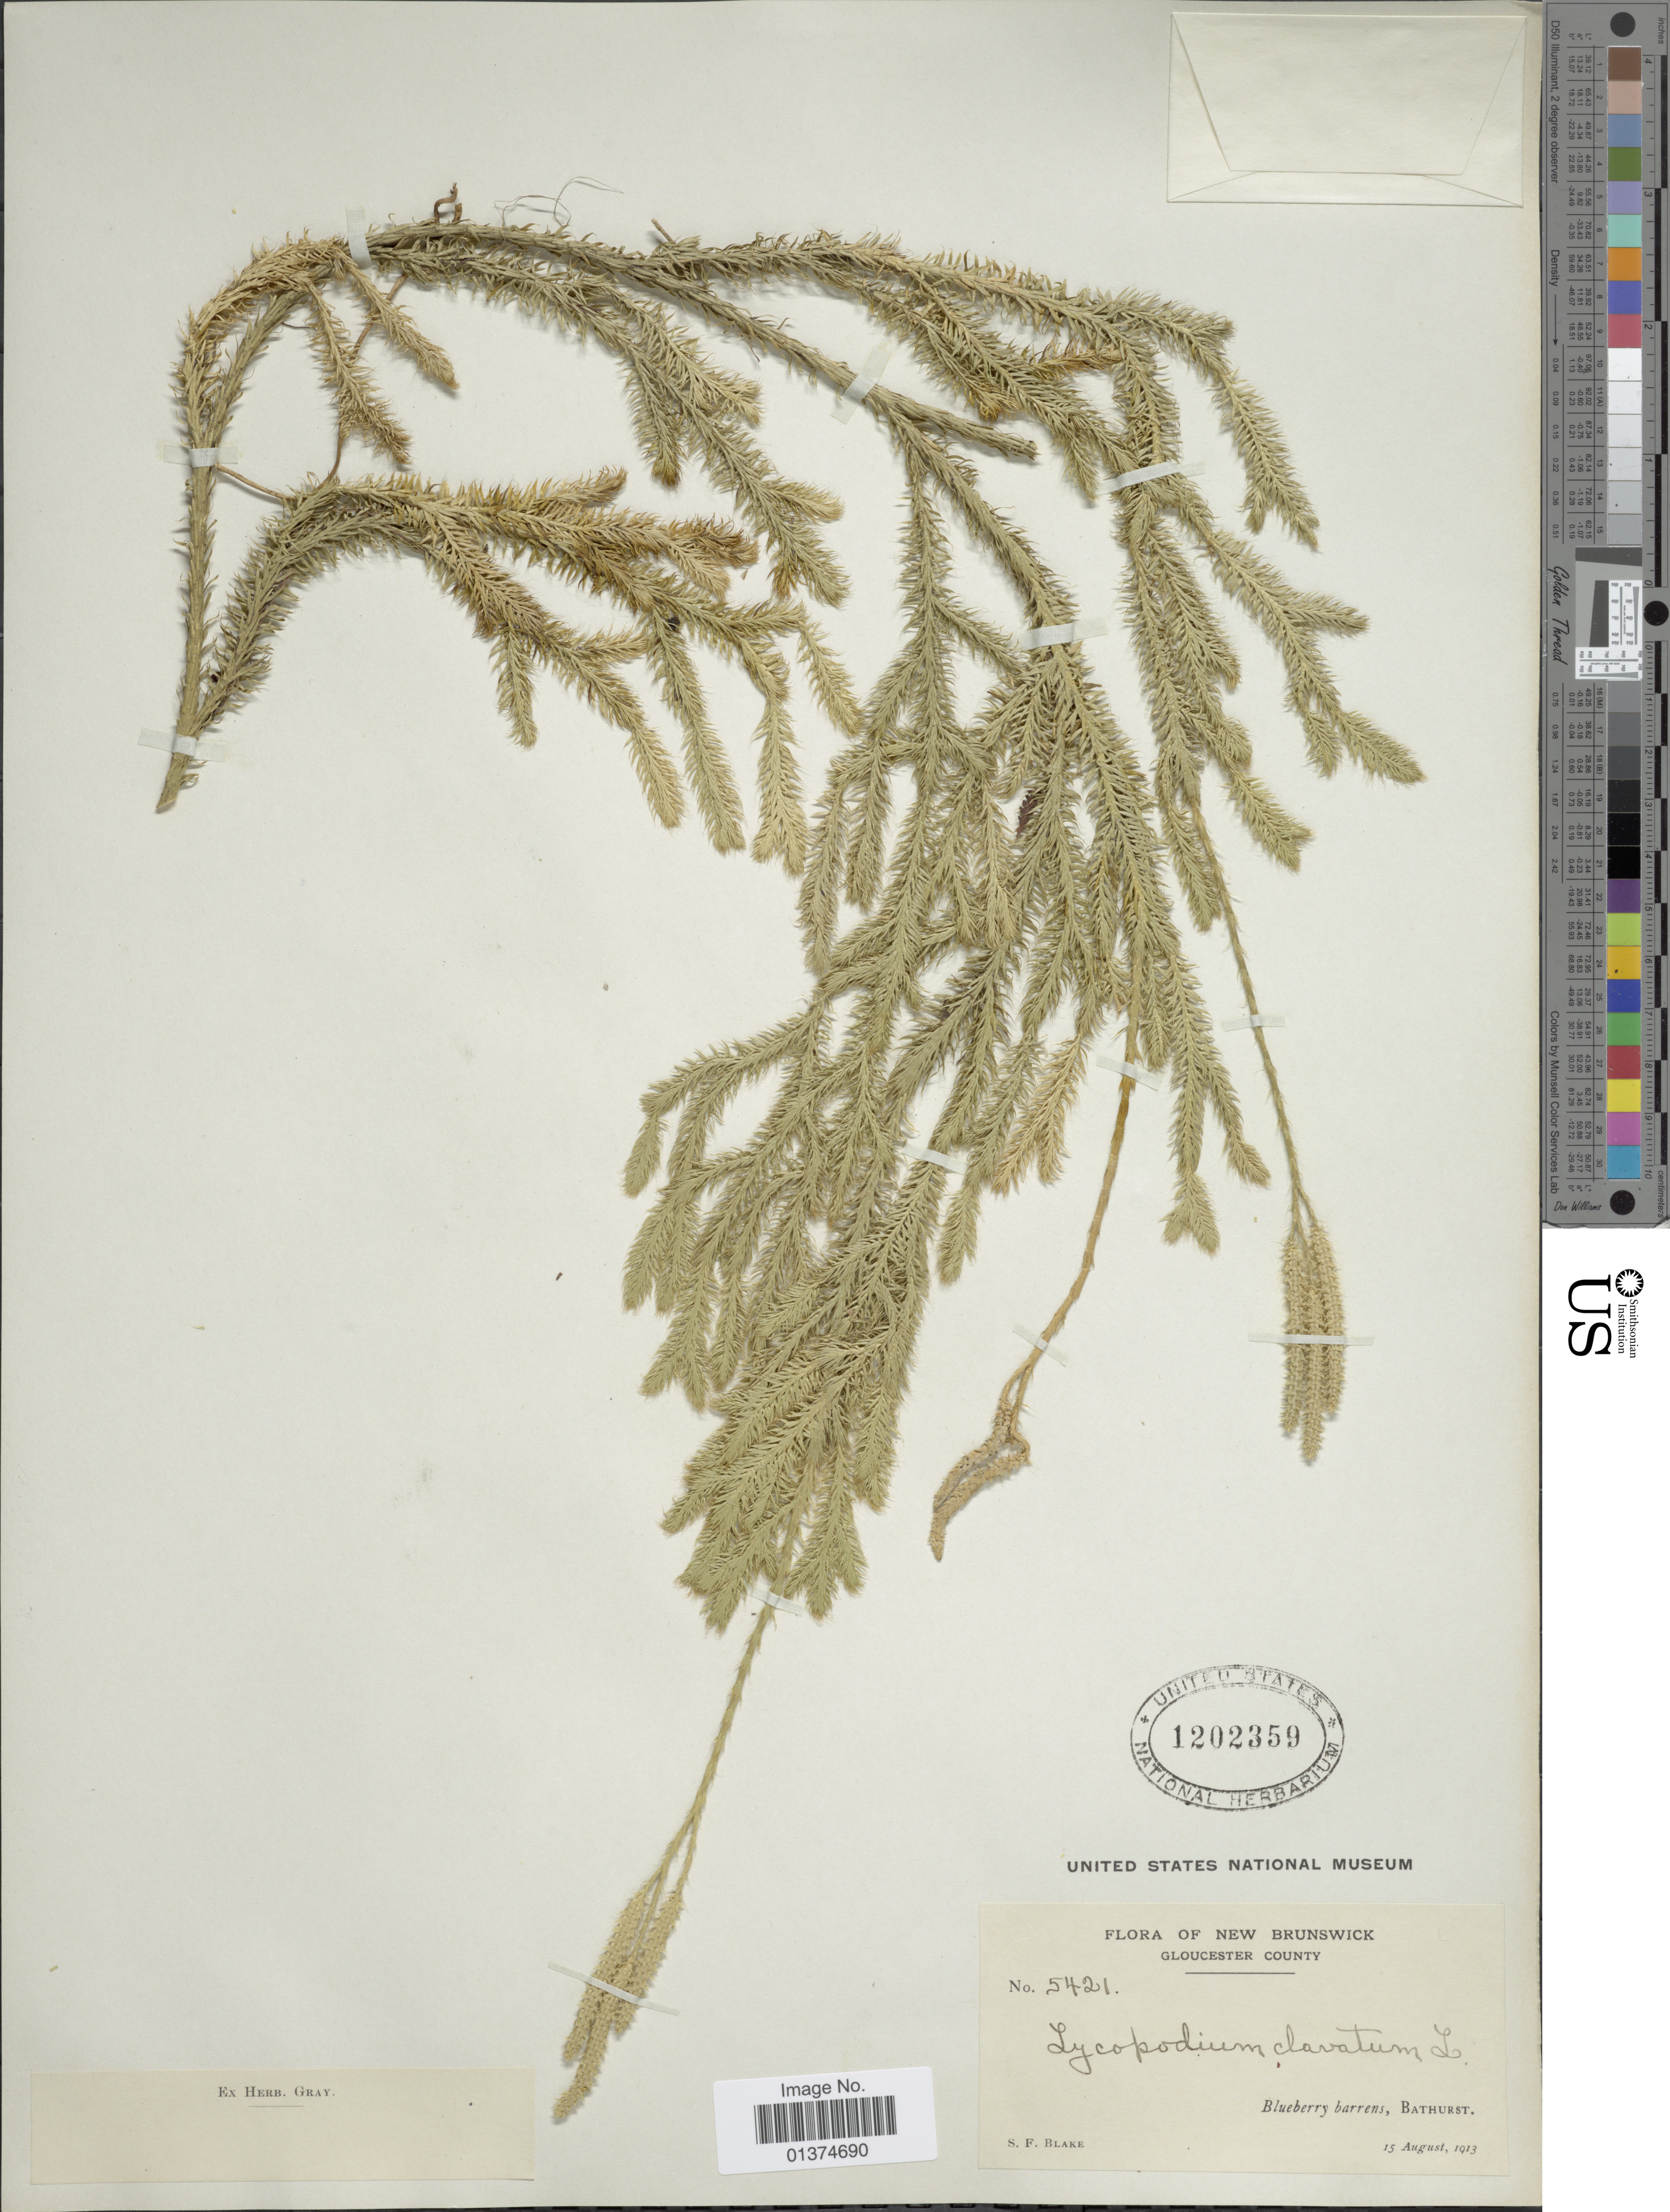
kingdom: Plantae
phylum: Tracheophyta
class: Lycopodiopsida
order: Lycopodiales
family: Lycopodiaceae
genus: Lycopodium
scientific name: Lycopodium clavatum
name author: L.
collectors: S. Blake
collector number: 5421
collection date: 1913-08-15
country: Canada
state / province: New Brunswick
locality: Gloucester County, Blueberry barrens, Bathurst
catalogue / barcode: US 1202359